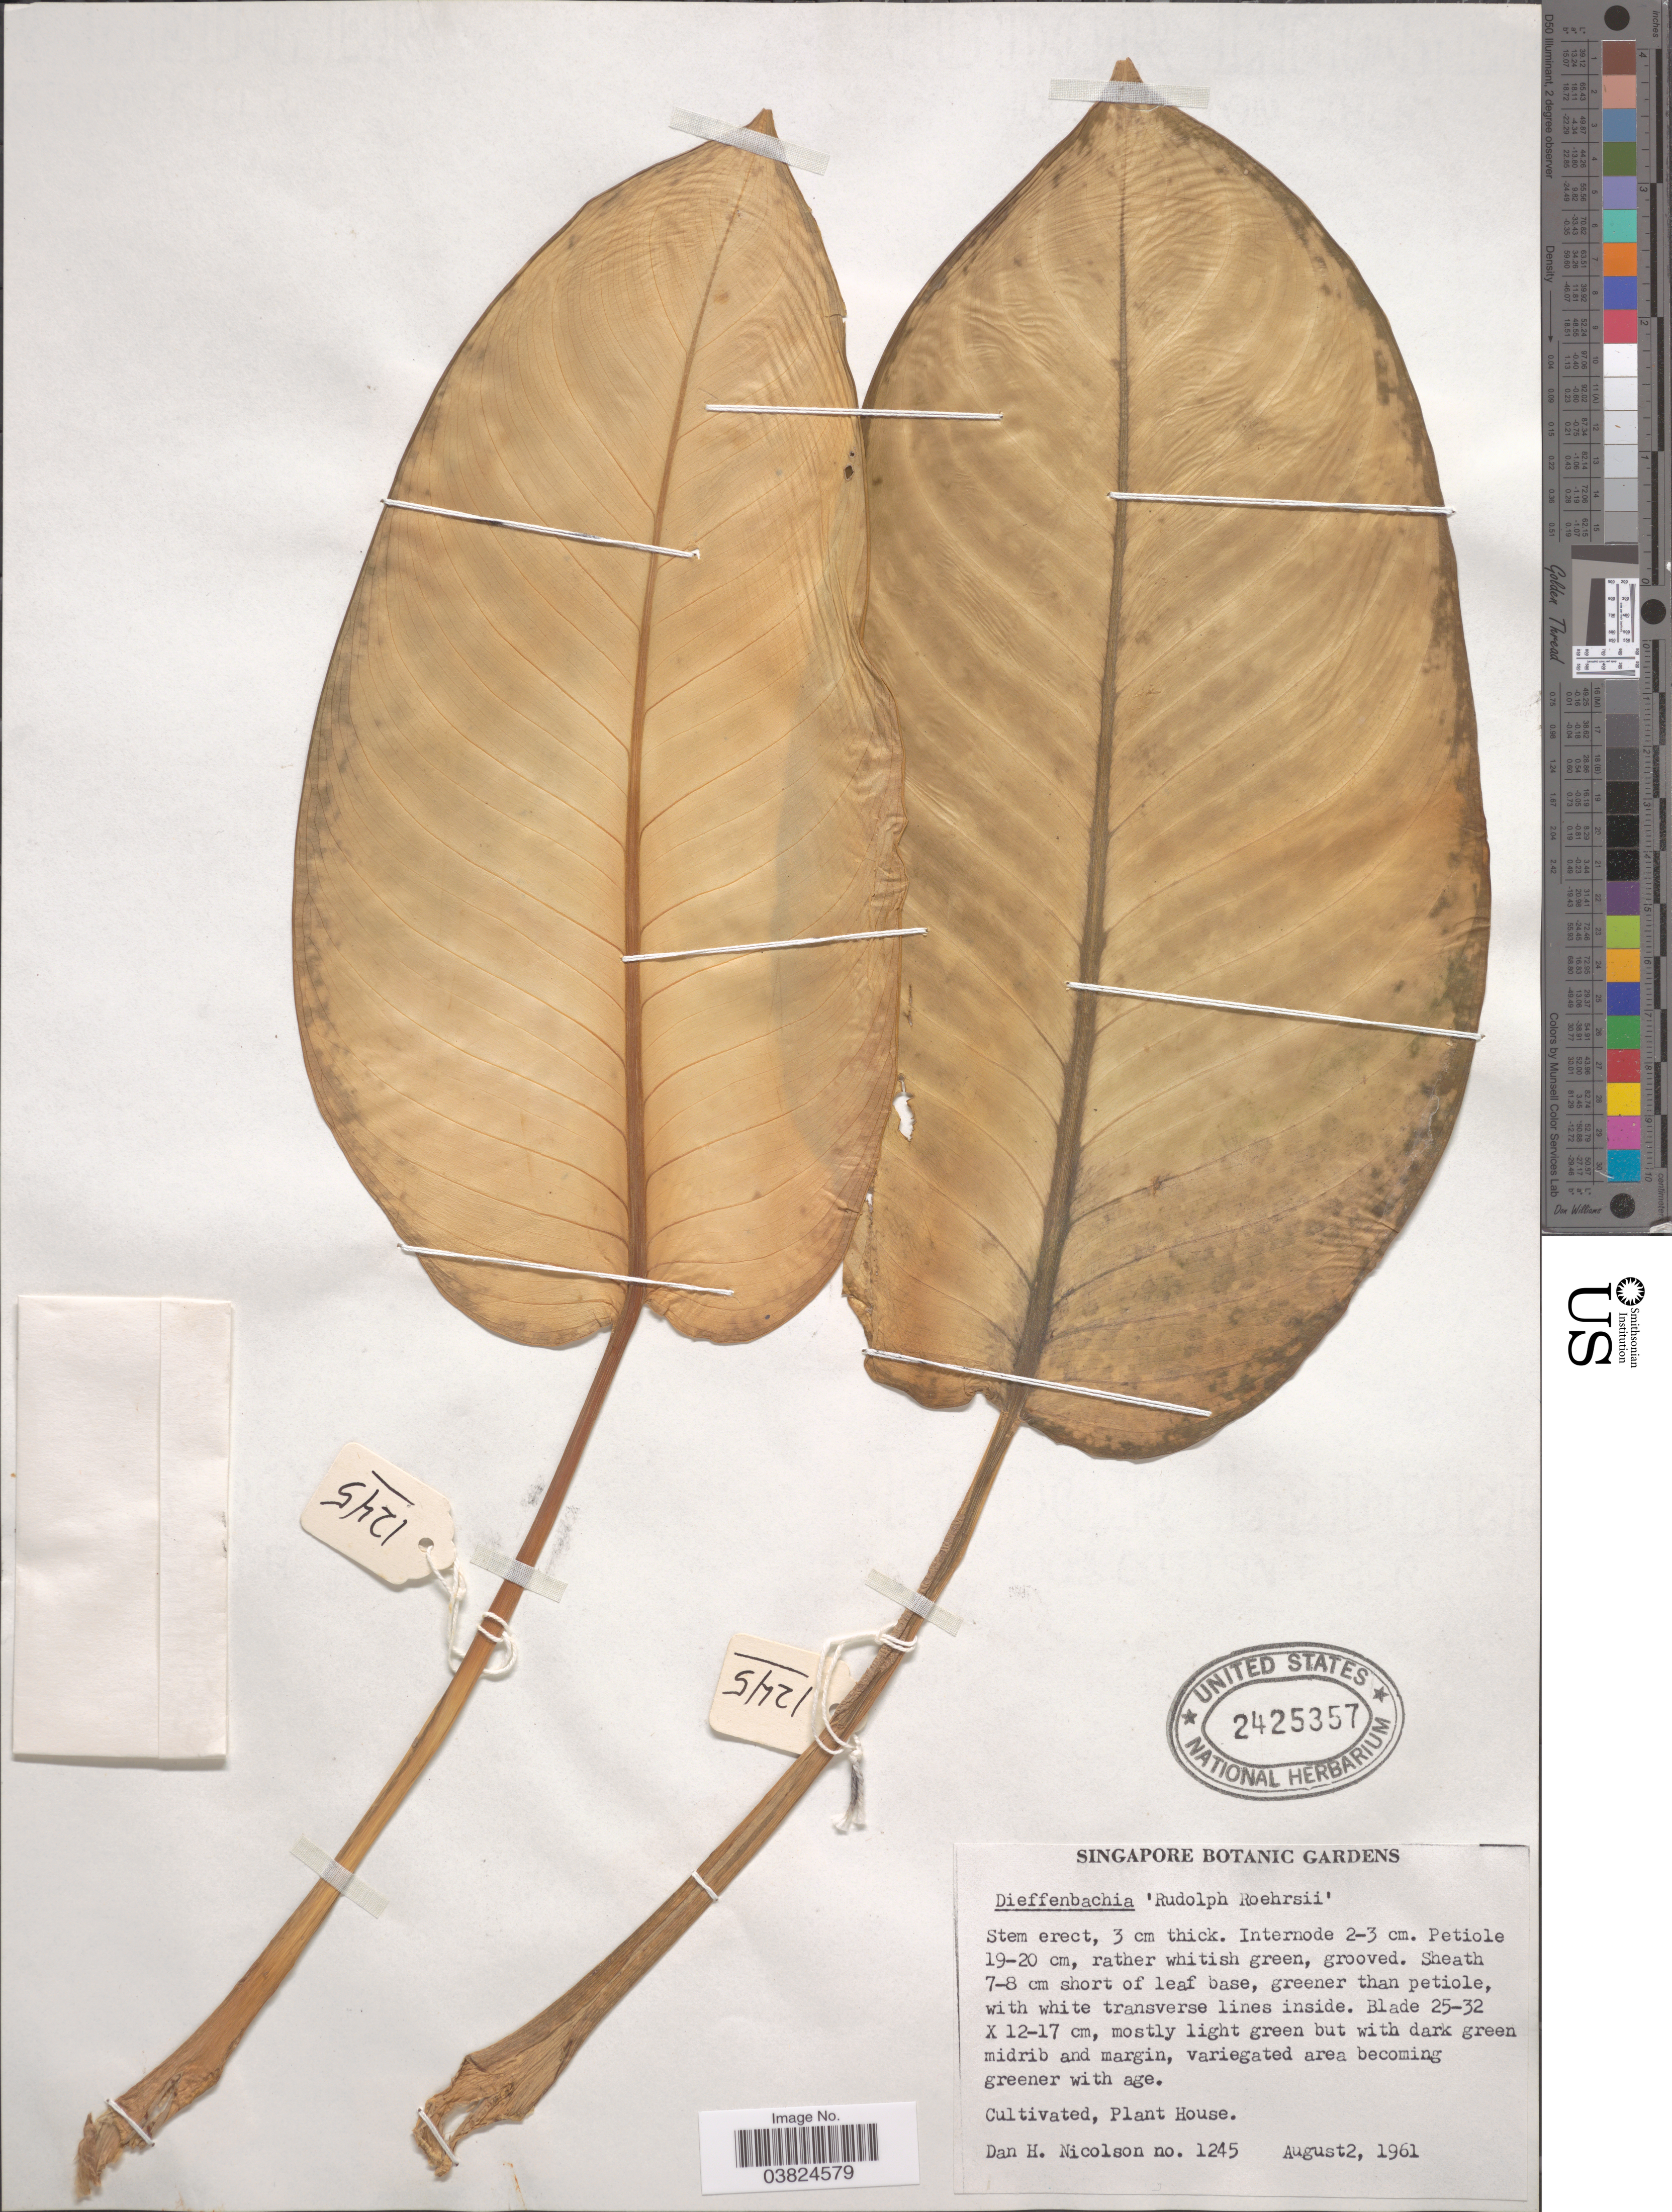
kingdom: Plantae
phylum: Tracheophyta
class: Liliopsida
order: Alismatales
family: Araceae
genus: Dieffenbachia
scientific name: Dieffenbachia 'rudolph roehrsii'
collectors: D. H. Nicolson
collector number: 1245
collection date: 1961-08-02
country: Singapore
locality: Singapore Botanic Gardens. Plant House.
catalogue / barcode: US 2425357